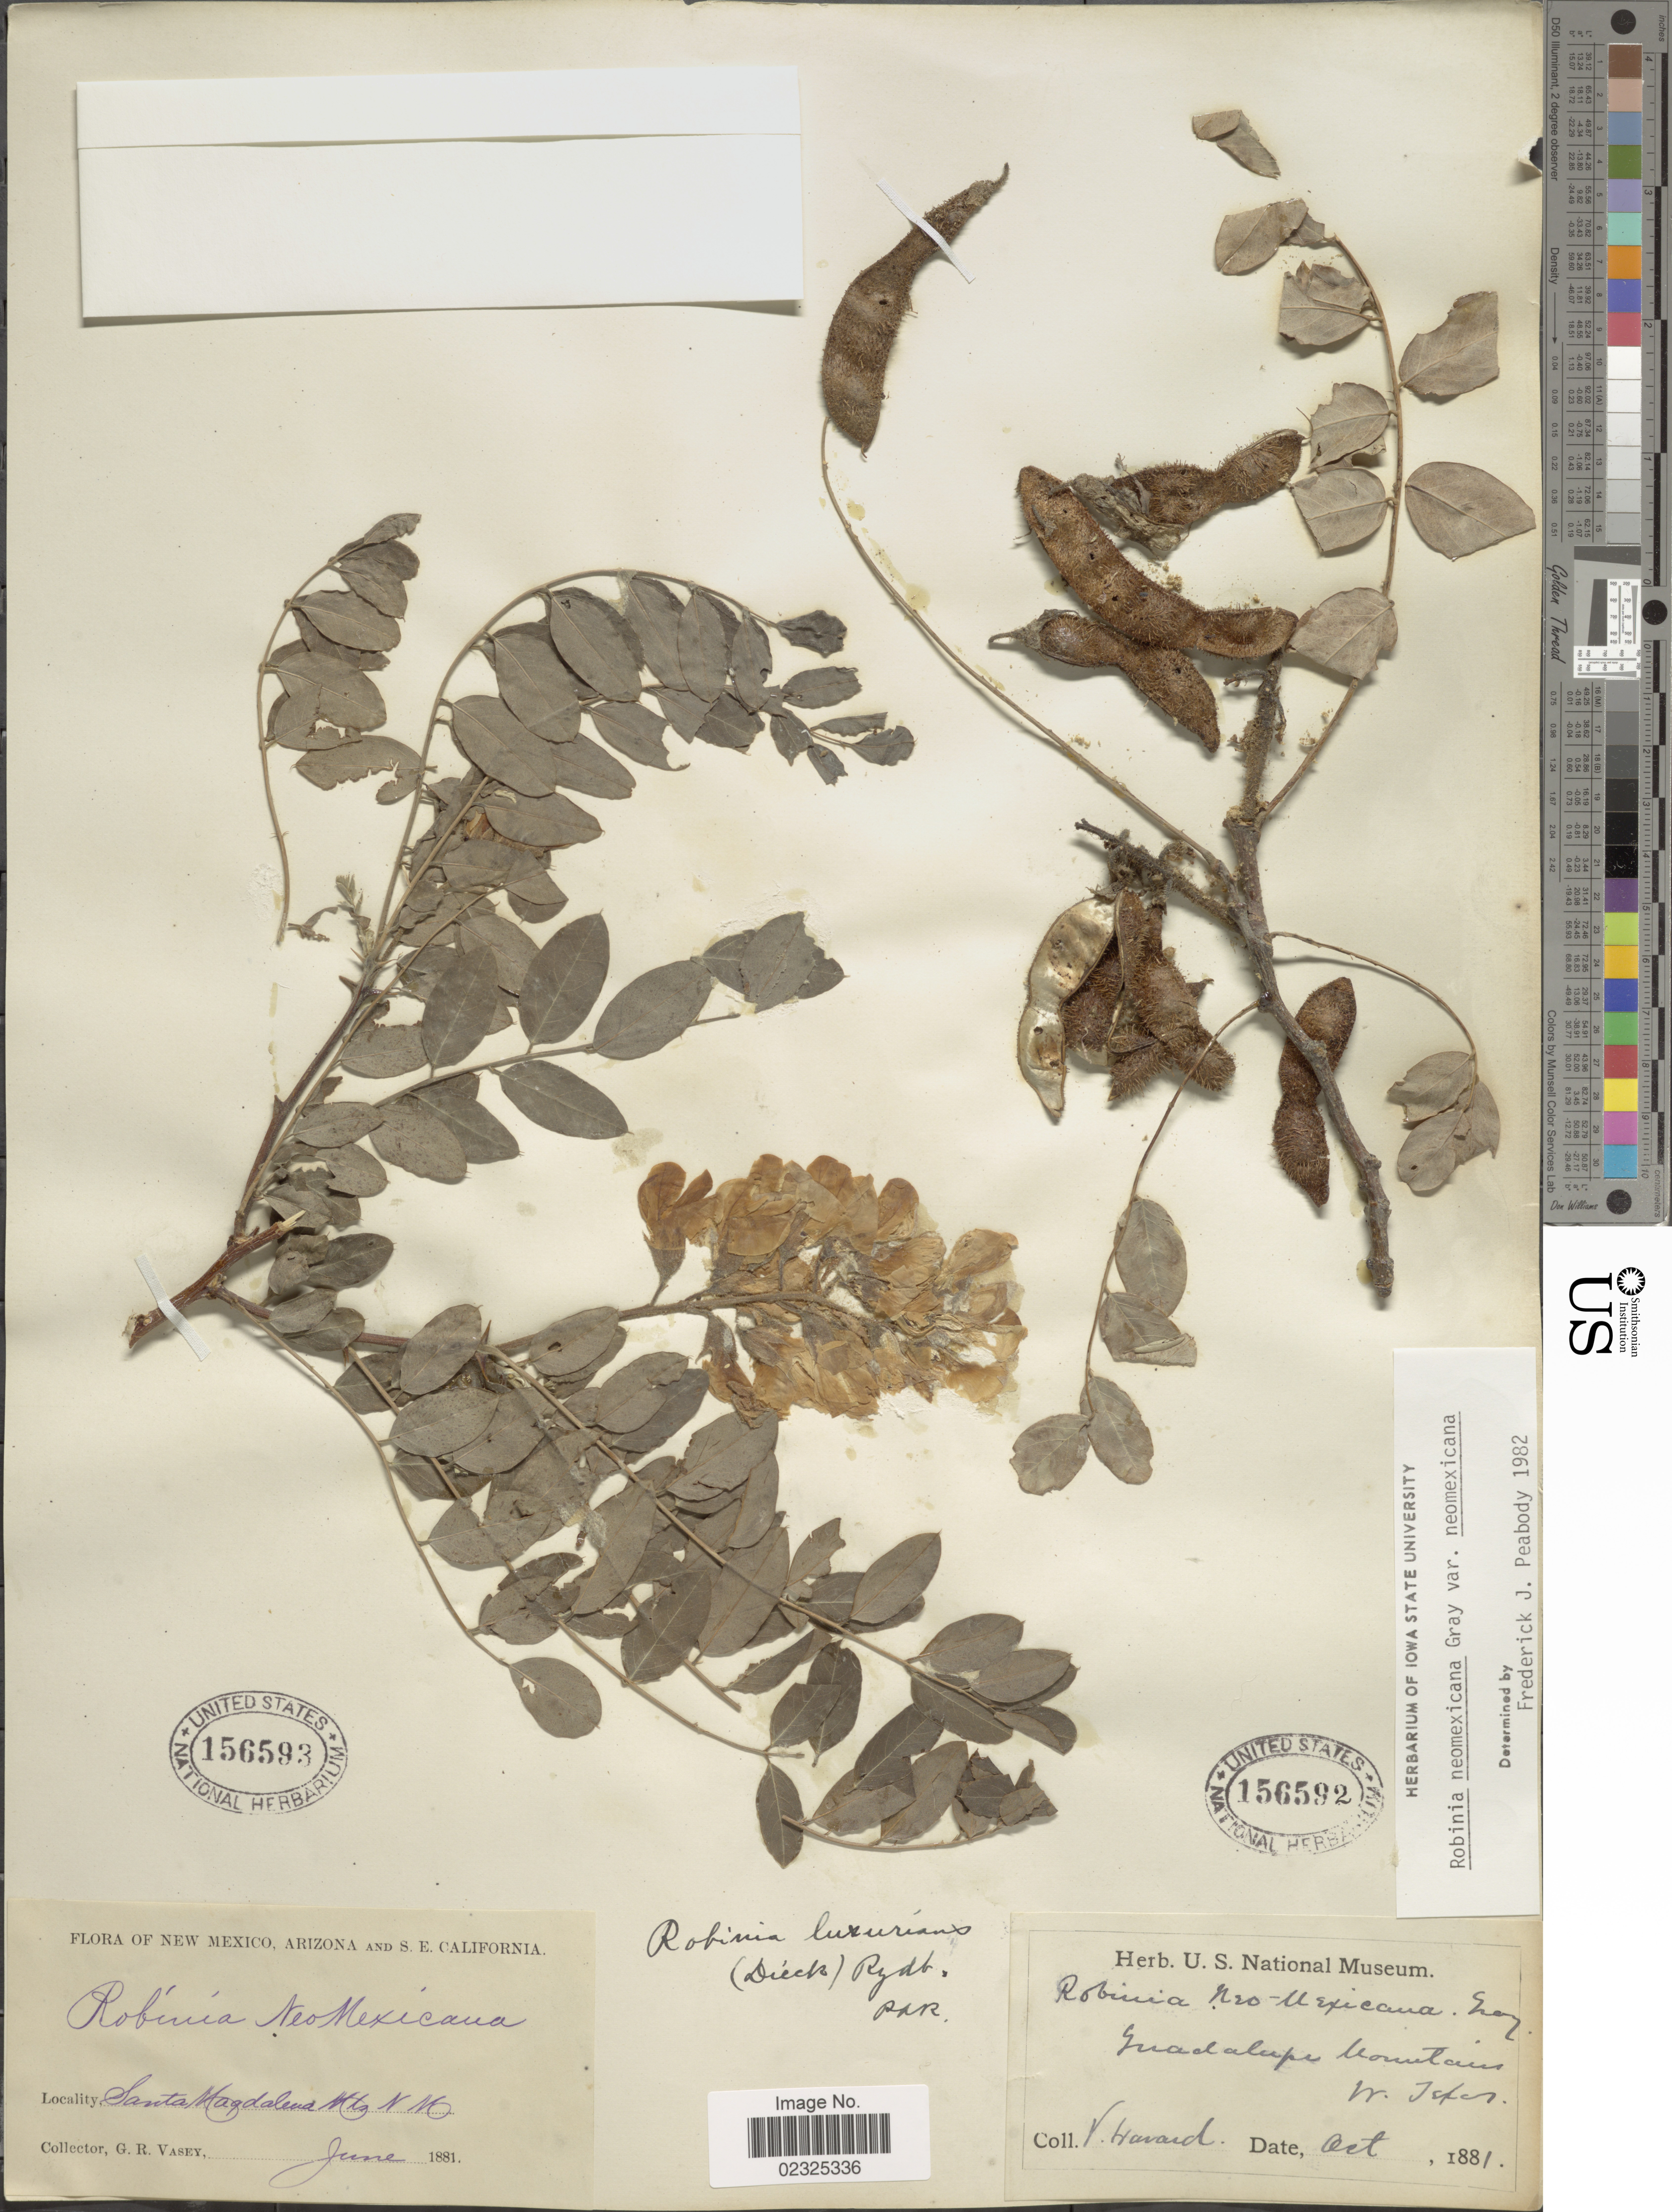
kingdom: Plantae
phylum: Tracheophyta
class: Magnoliopsida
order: Fabales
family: Fabaceae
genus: Robinia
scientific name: Robinia neomexicana var. neomexicana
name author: A. Gray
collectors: G. R. Vasey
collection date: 1881-06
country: United States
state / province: North Carolina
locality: Santa Magdalena Mts.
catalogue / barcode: US 156593-2